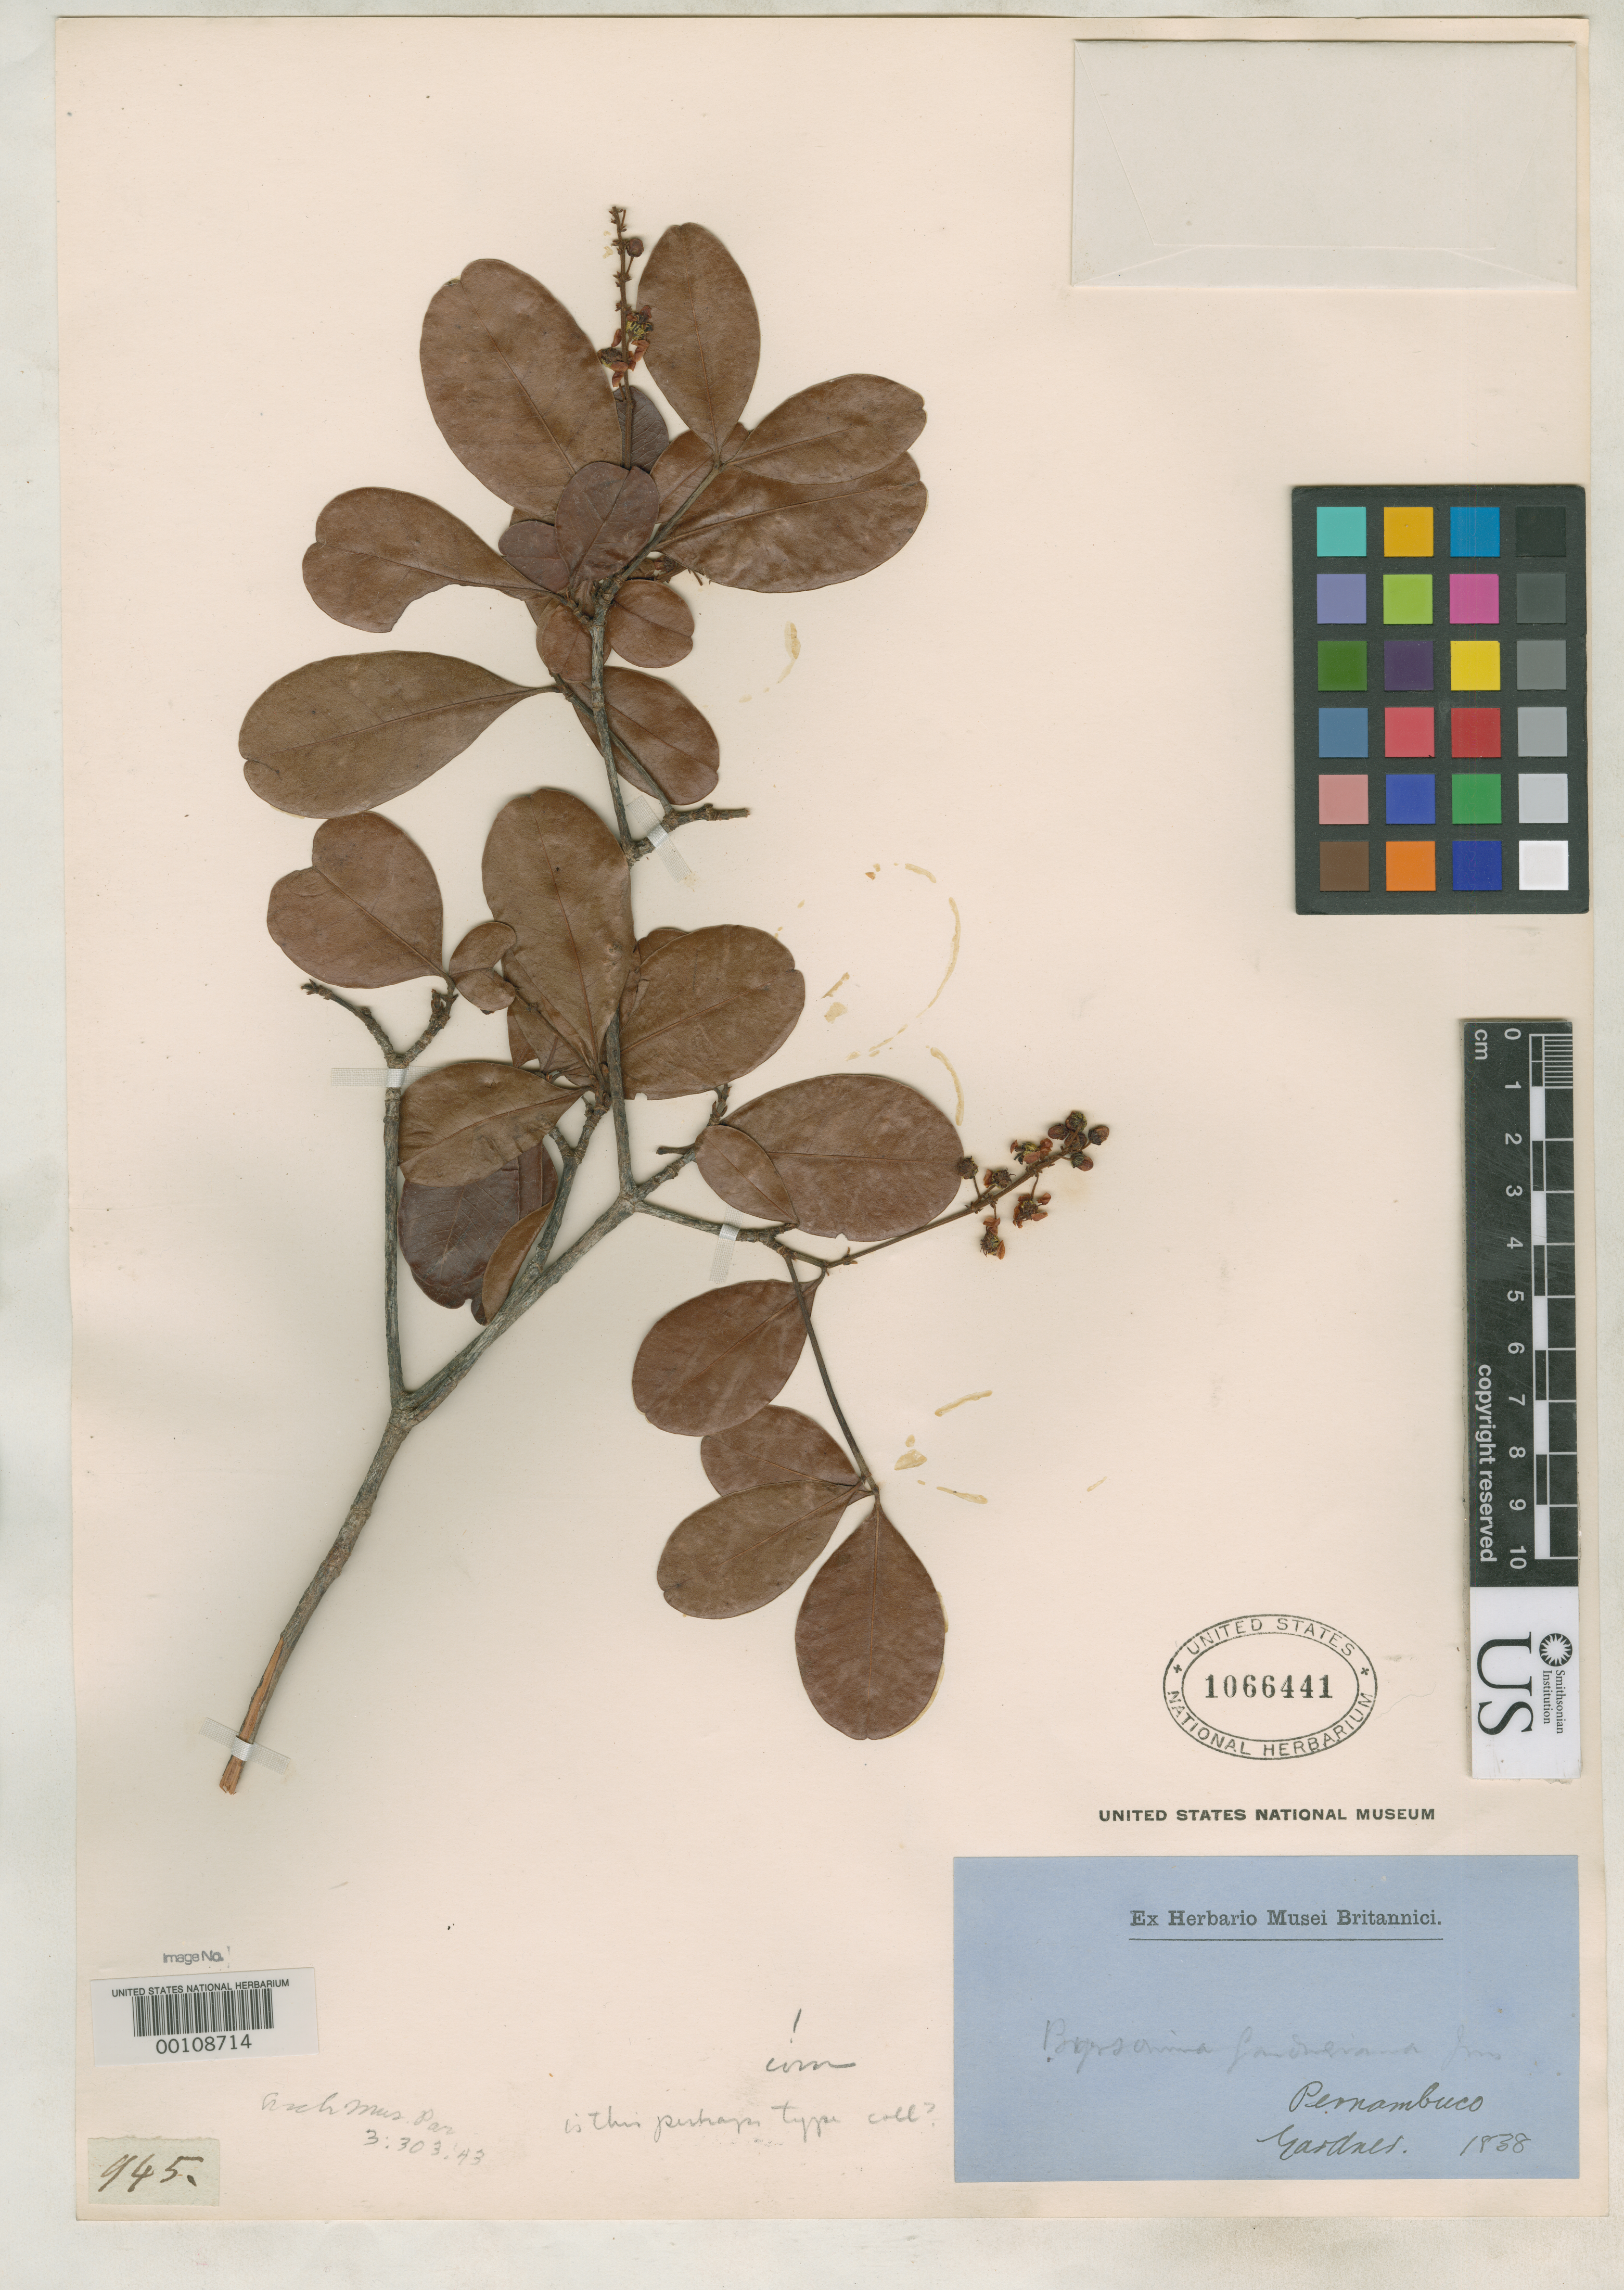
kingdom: Plantae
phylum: Tracheophyta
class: Magnoliopsida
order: Malpighiales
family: Malpighiaceae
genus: Byrsonima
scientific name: Byrsonima gardnerana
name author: A. Juss.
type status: Type Collection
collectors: G. Gardner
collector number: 945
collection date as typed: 1838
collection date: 1838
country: Brazil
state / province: Pernambuco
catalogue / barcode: US 1066441